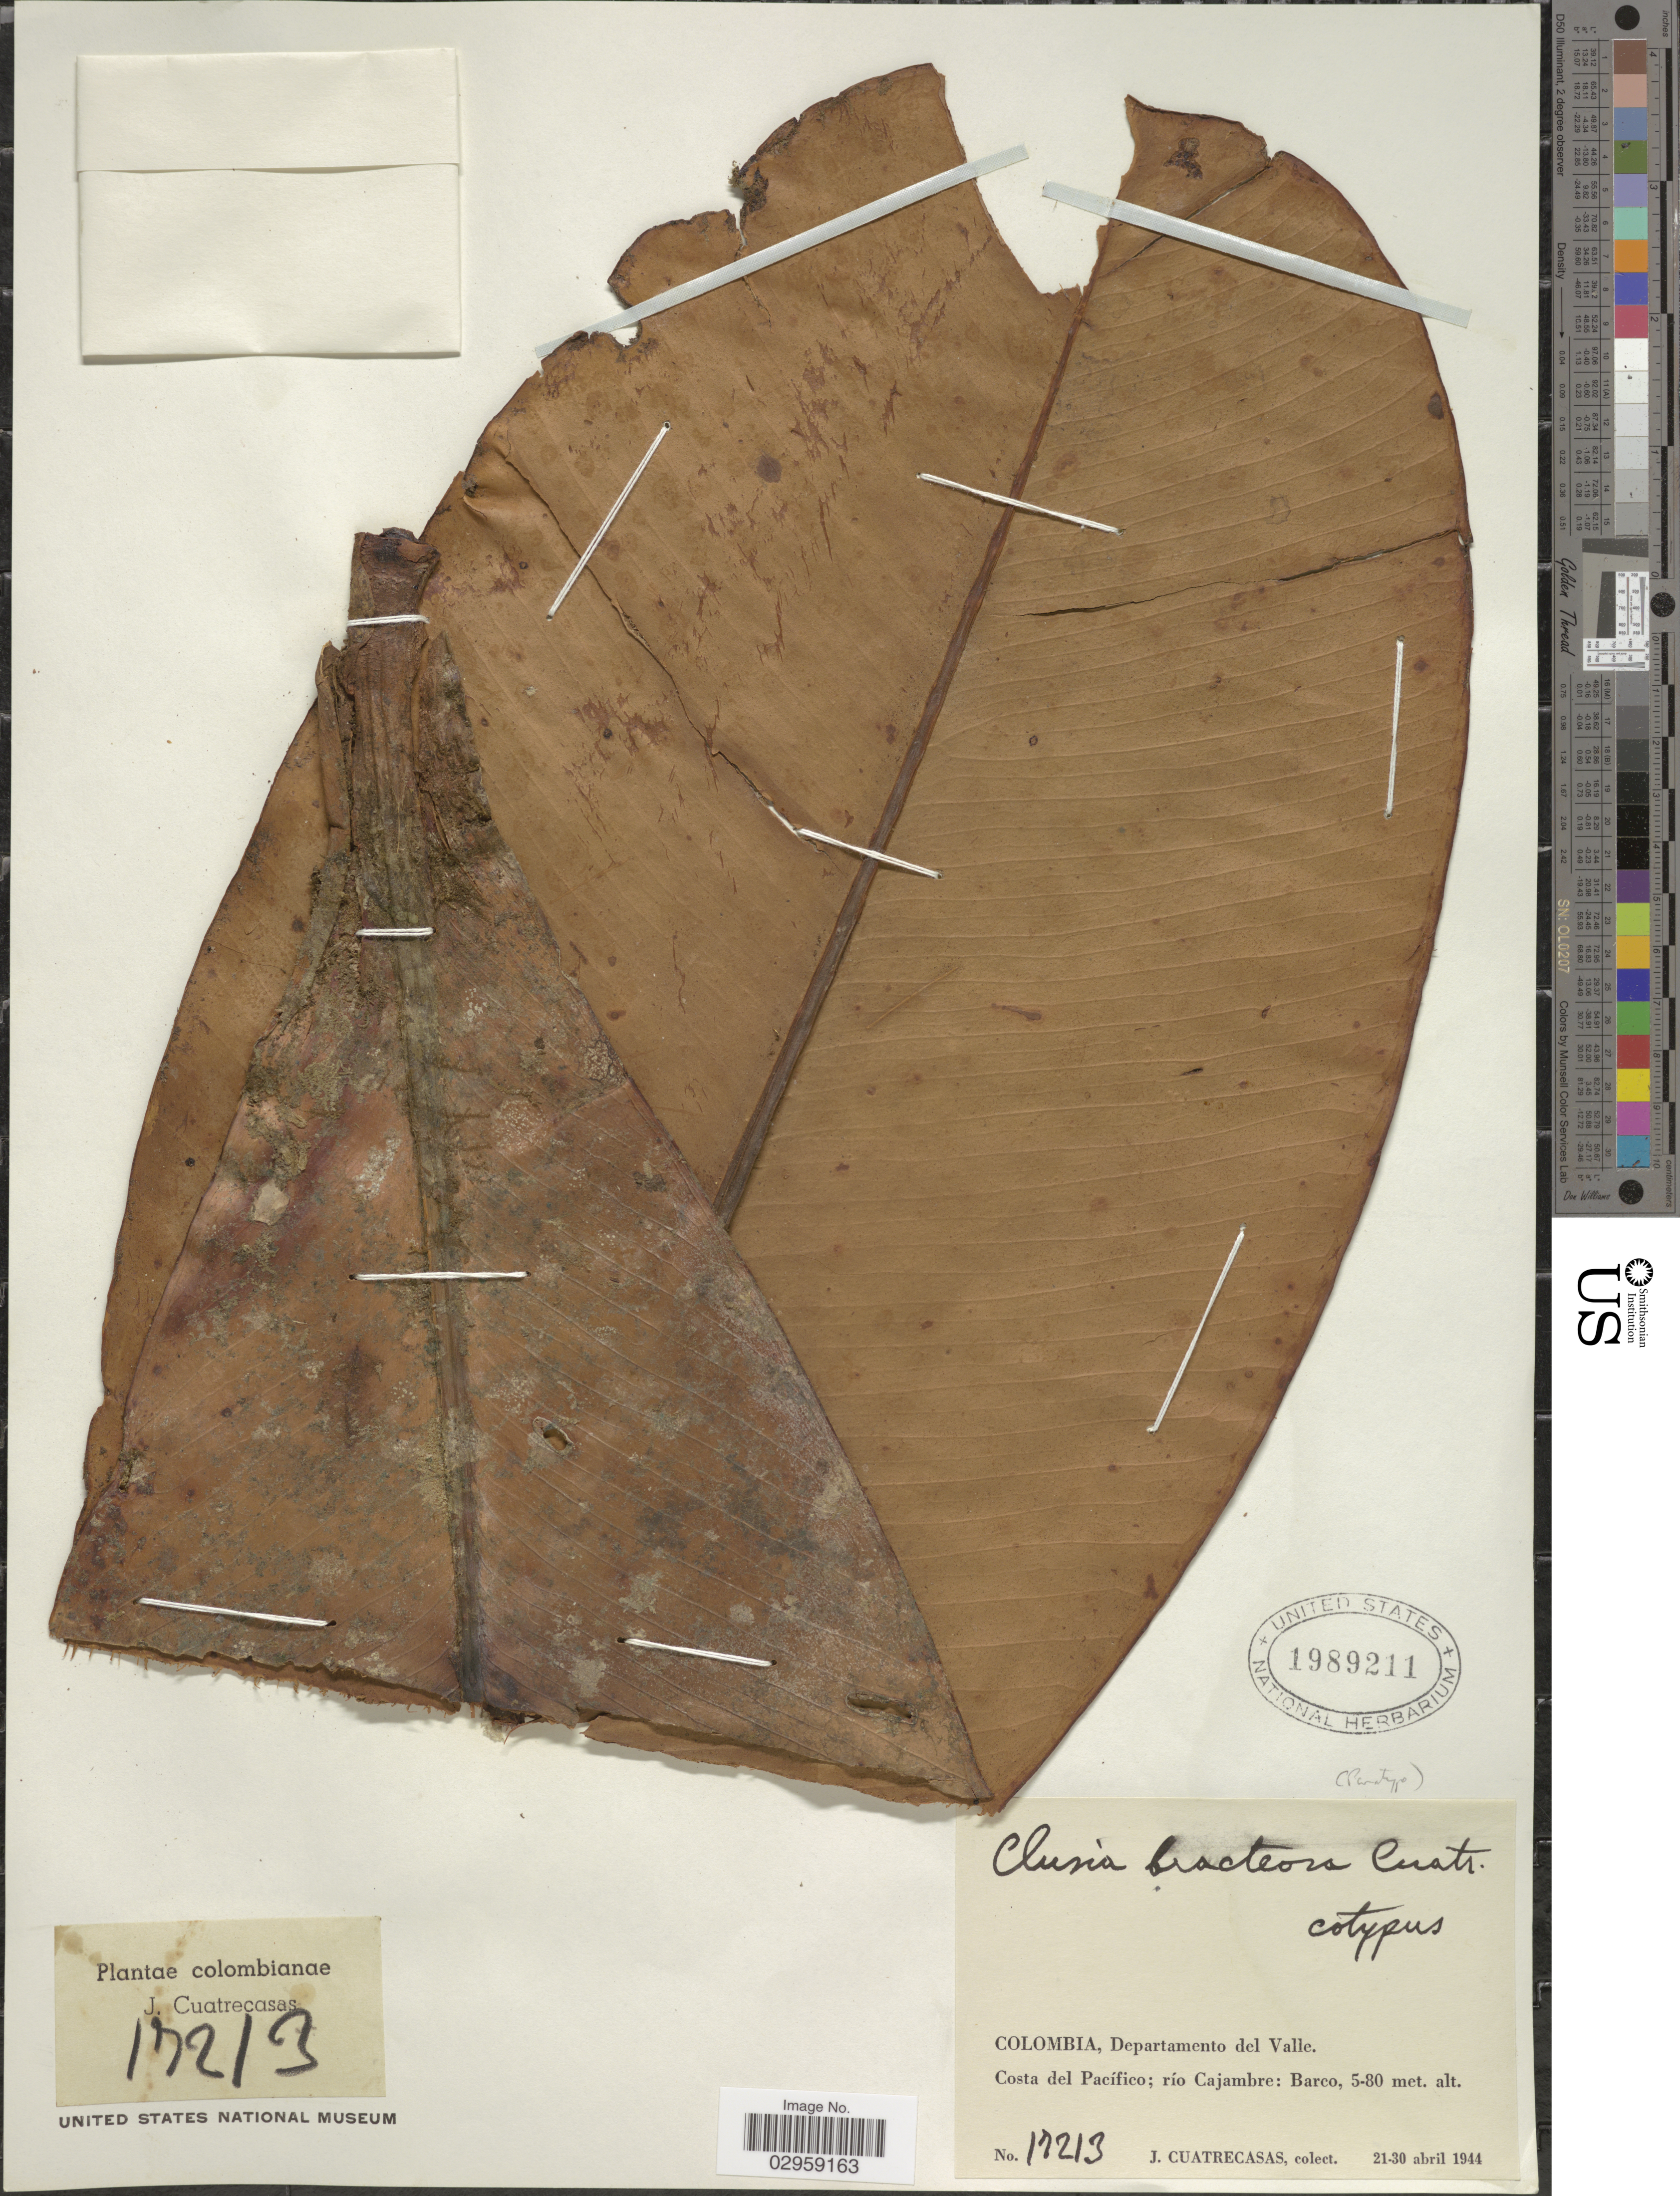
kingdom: Plantae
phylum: Tracheophyta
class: Magnoliopsida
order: Malpighiales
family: Clusiaceae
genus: Clusia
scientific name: Clusia bracteosa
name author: Cuatrec.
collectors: J. Cuatrecasas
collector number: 17213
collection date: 1944-04-21/1944-04-30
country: Colombia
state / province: Valle del Cauca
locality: Departamento del Valle. Costa del Pac'fico; río Cajambre. Barco.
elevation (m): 5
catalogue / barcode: US 1989211